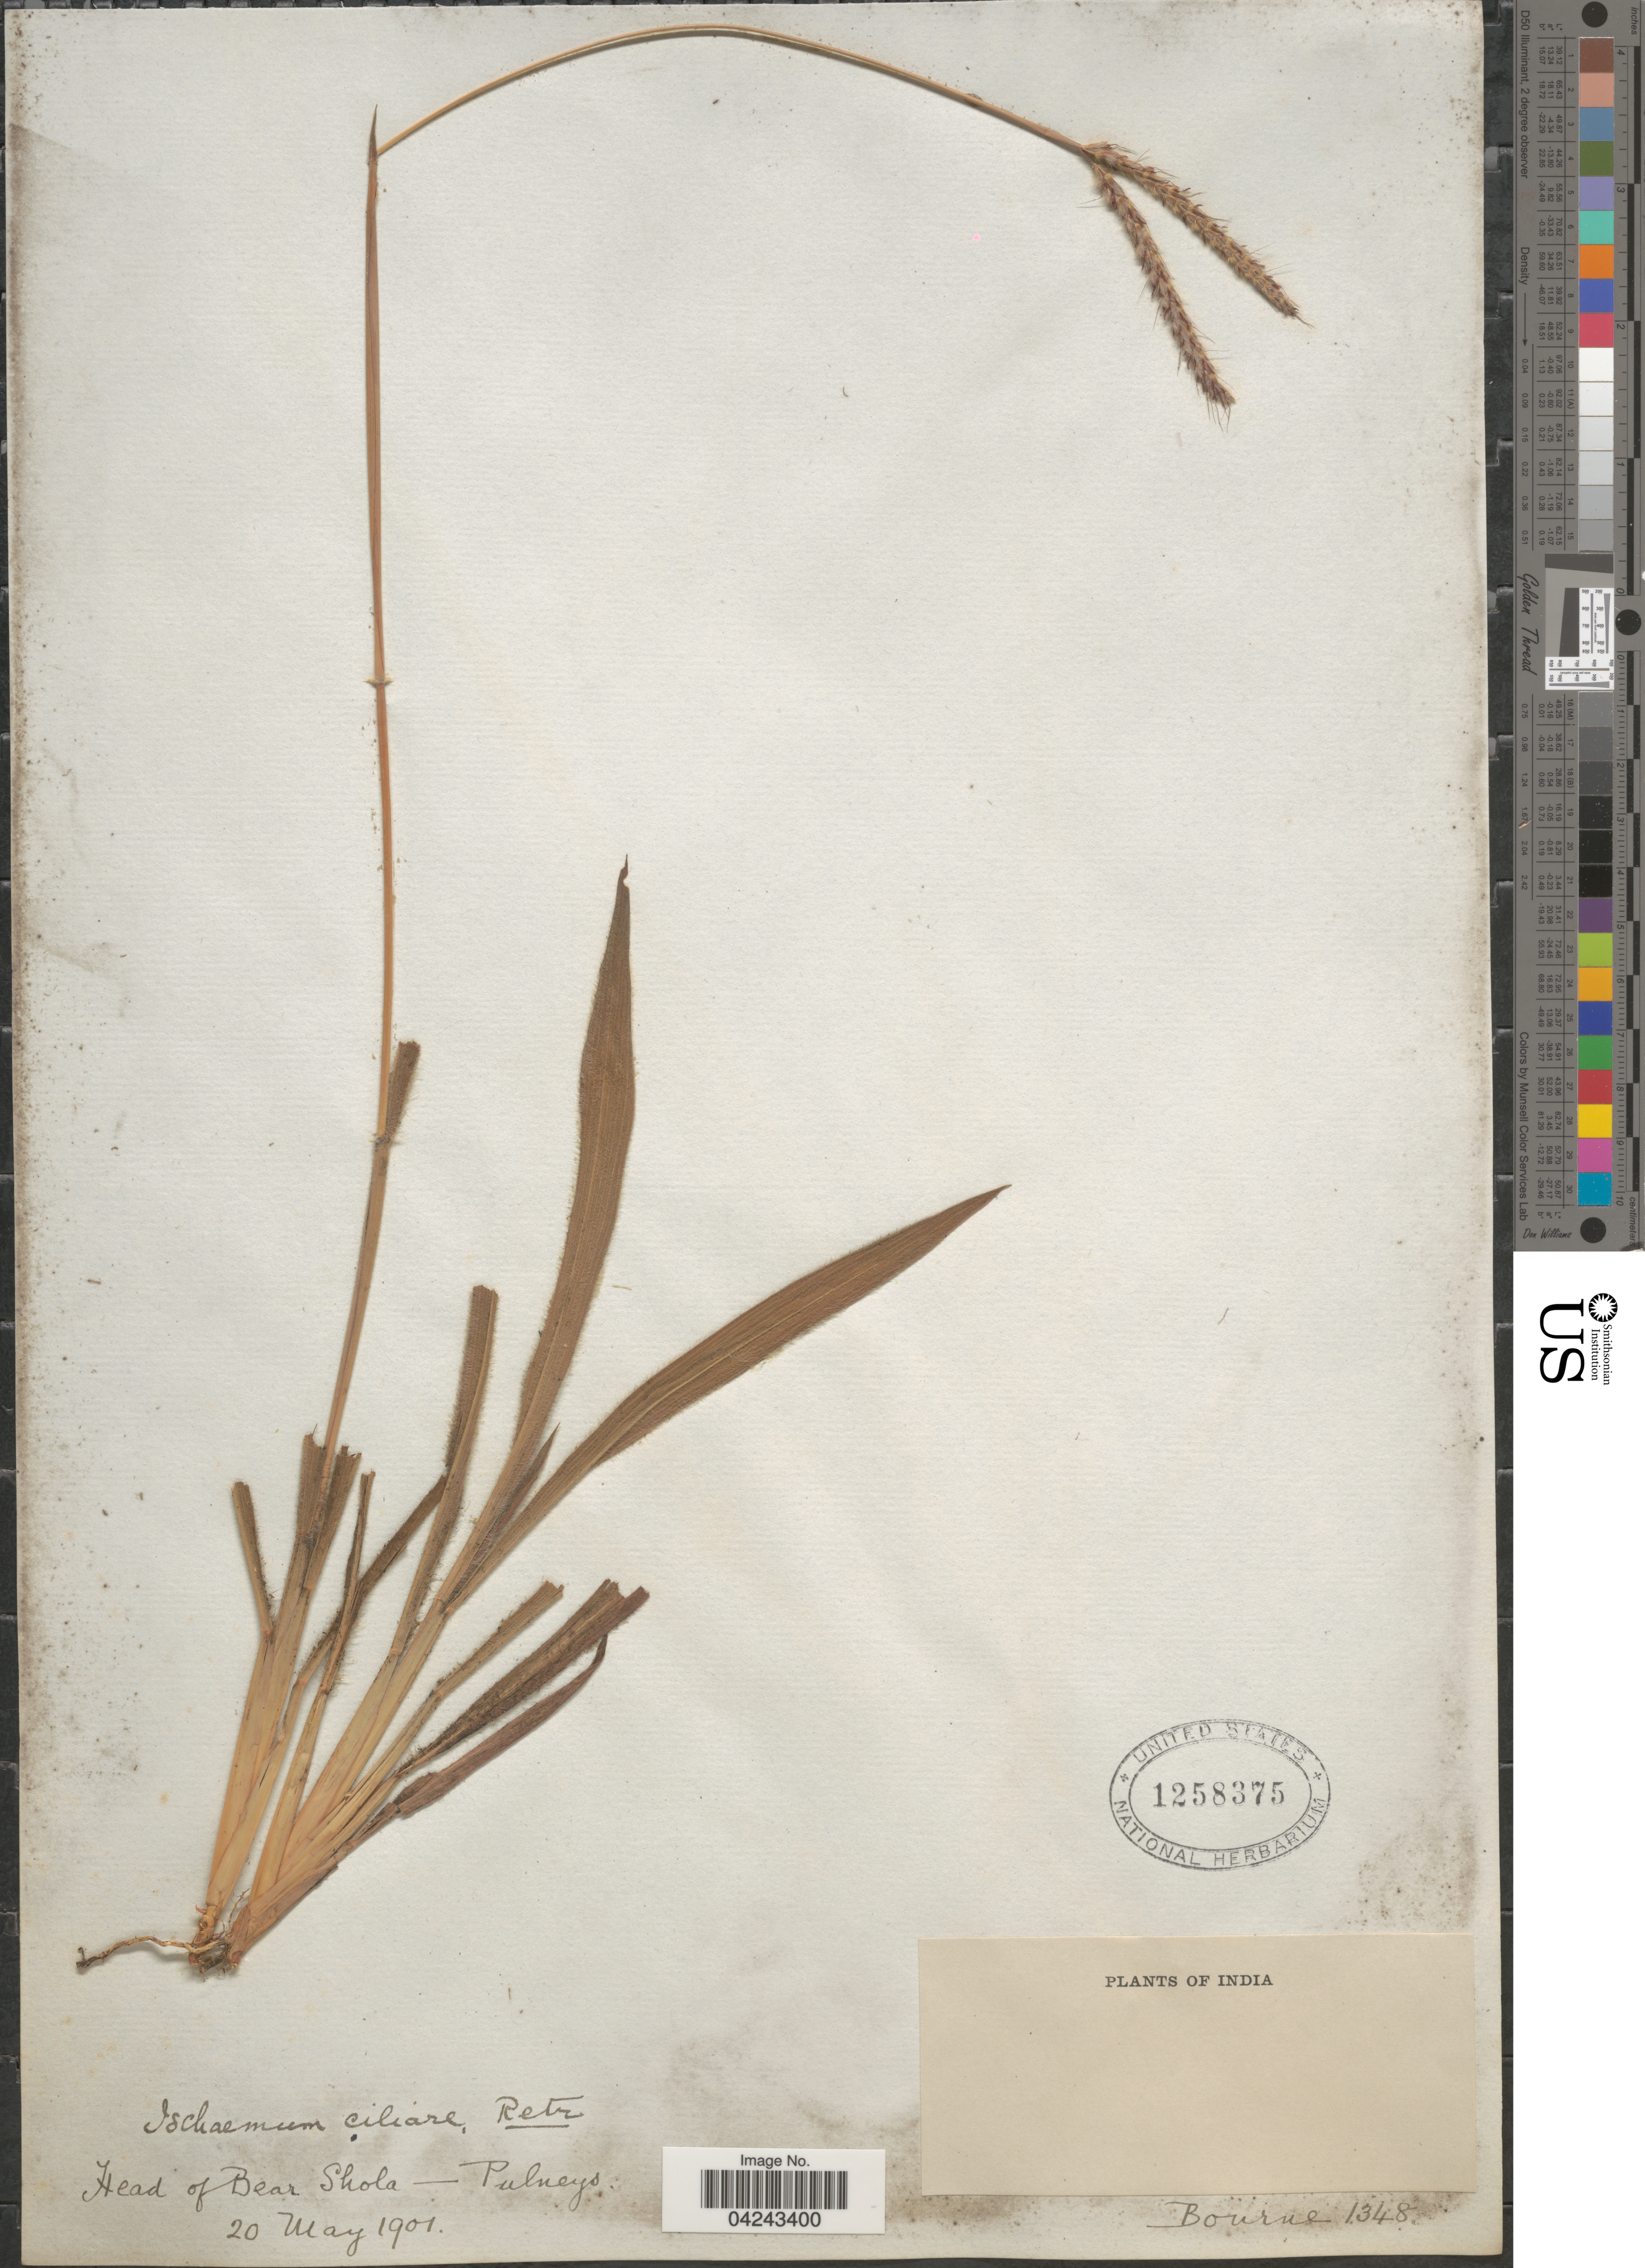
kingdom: Plantae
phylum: Tracheophyta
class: Liliopsida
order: Poales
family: Poaceae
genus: Ischaemum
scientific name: Ischaemum ciliare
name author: Retz.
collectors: -- Bourne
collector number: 1348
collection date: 1901-05-20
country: India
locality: Head of Bear Shola - Pulneys.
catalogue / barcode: US 1258375